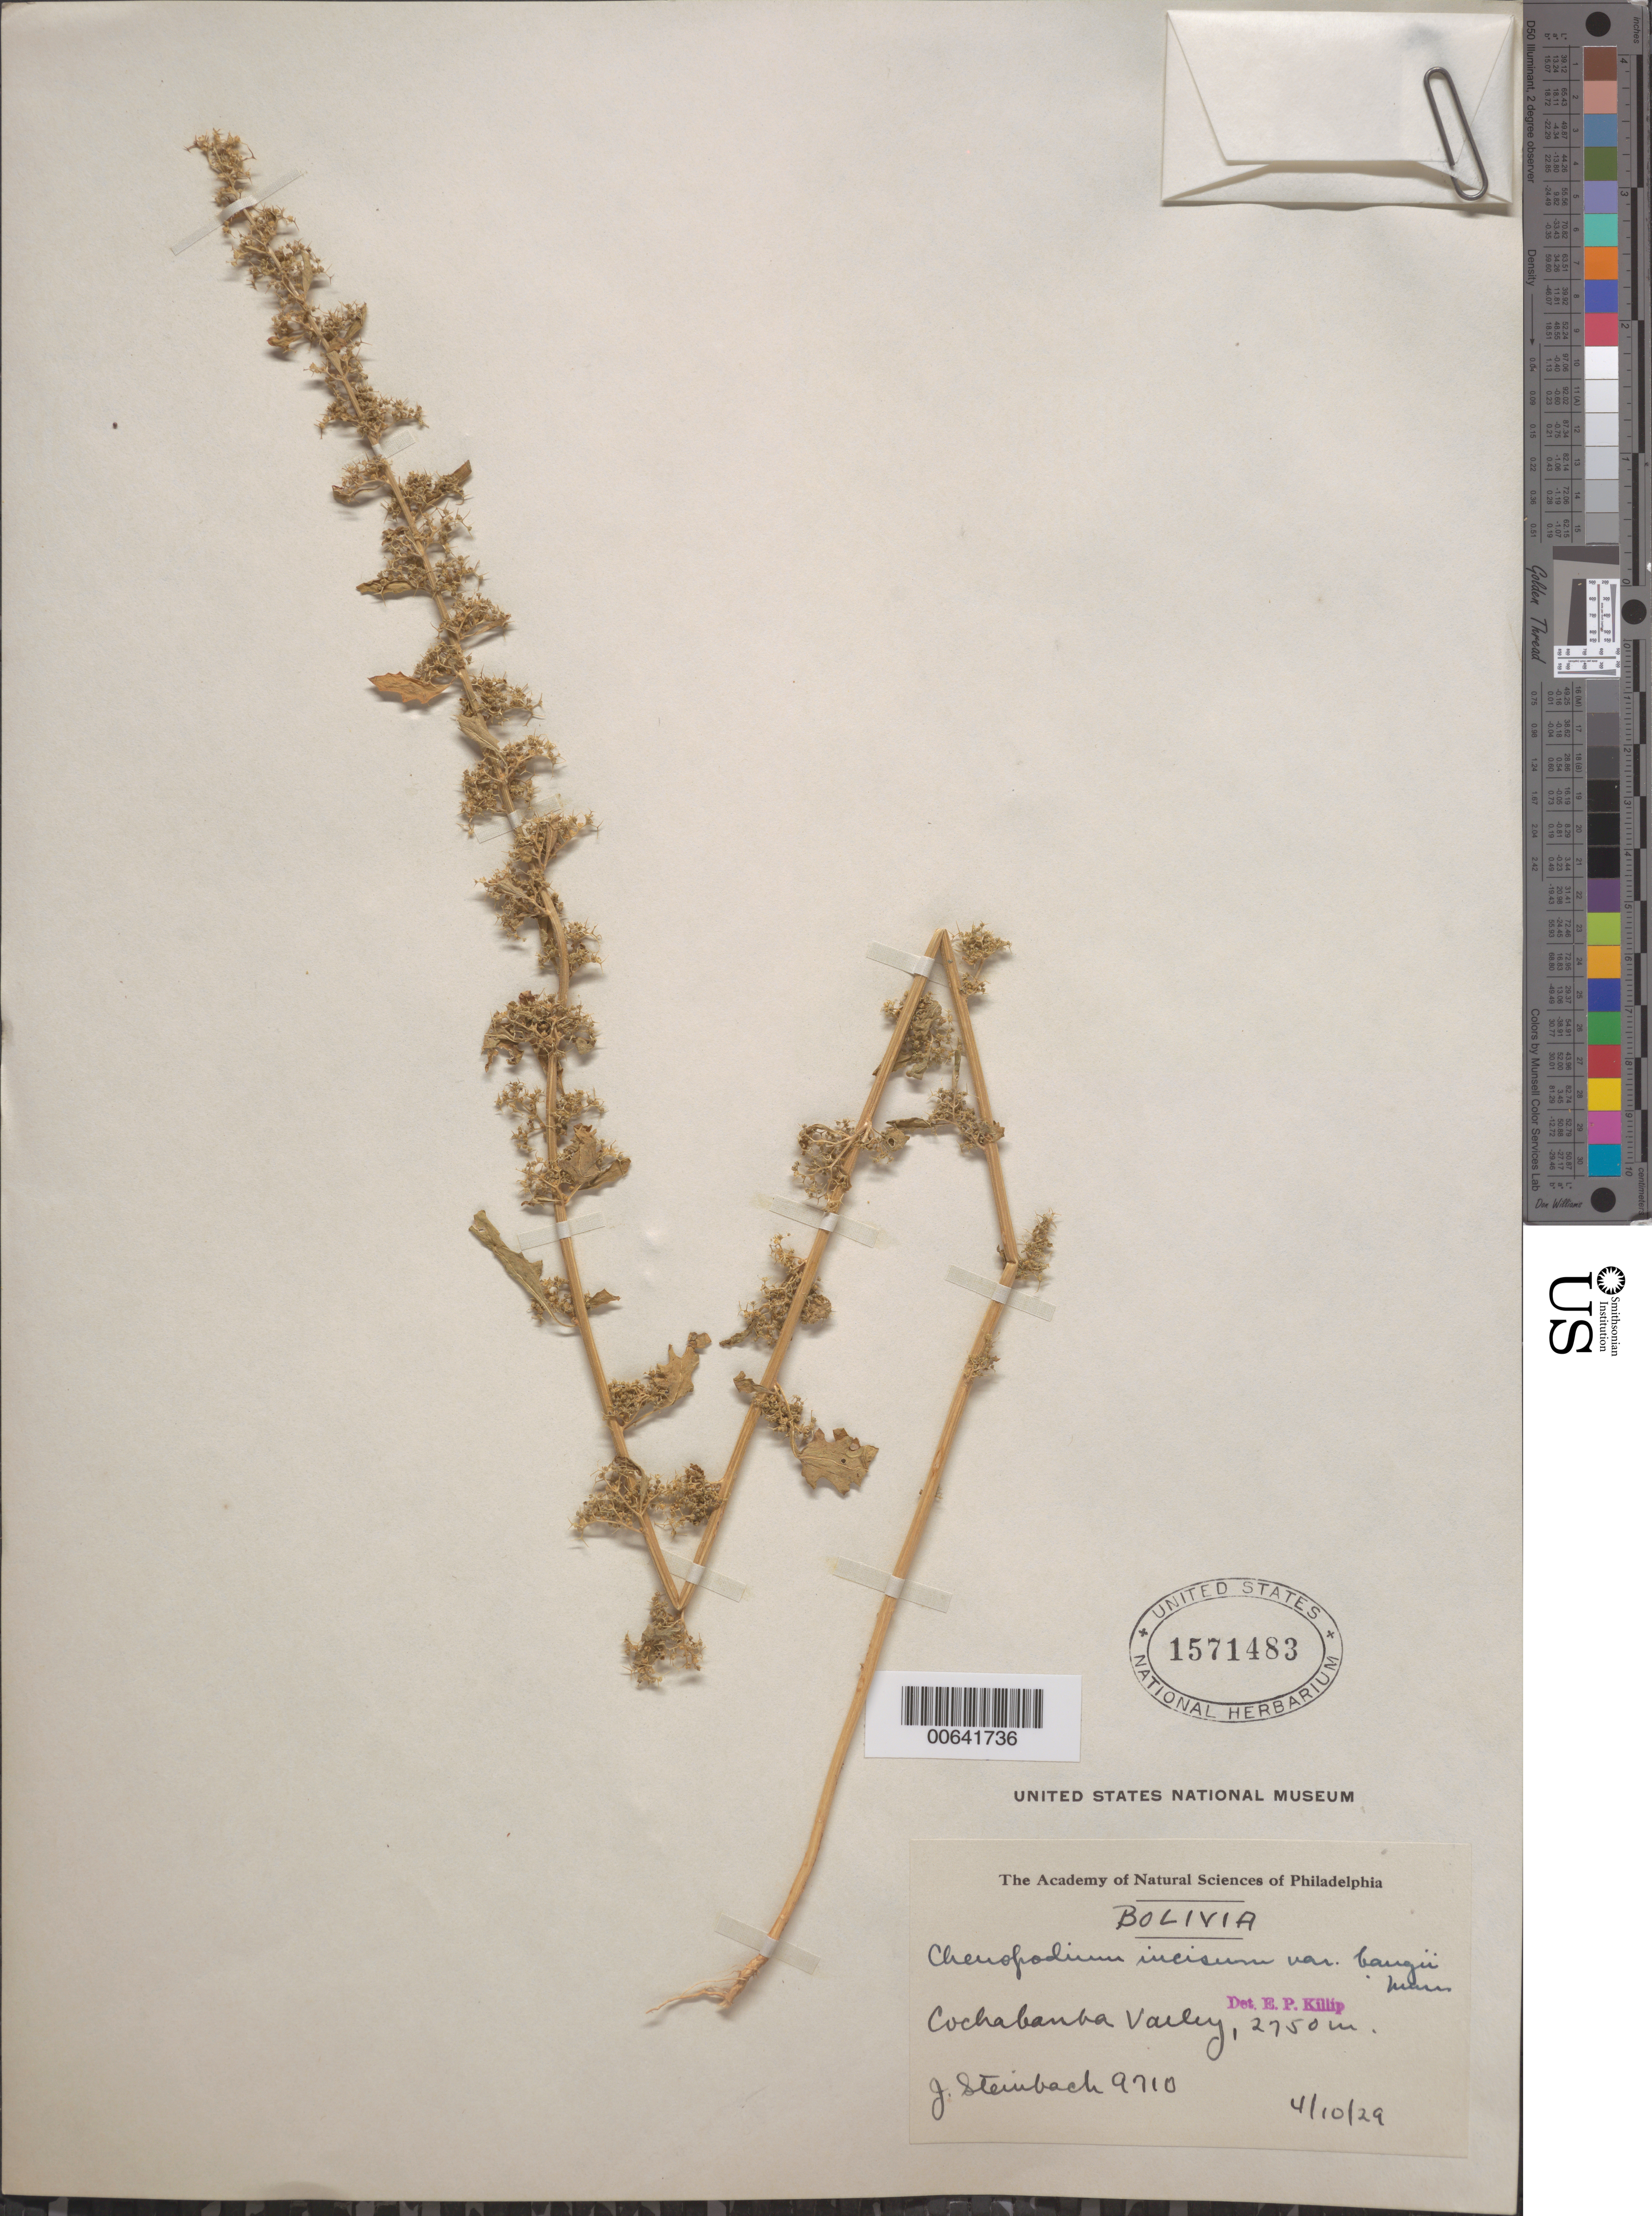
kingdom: Plantae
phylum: Tracheophyta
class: Magnoliopsida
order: Caryophyllales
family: Amaranthaceae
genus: Chenopodium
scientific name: Chenopodium macrospermum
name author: Hook. f.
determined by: Killip, Ellsworth P.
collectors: J. Steinbach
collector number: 9710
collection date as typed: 04 Oct 1929 or 10 Apr 1929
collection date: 1929-04-10 or 1929-10-04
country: Bolivia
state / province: Cochabamba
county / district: Cercado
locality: Cercado. Valley de Cochabamba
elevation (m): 2750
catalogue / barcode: US 1571483